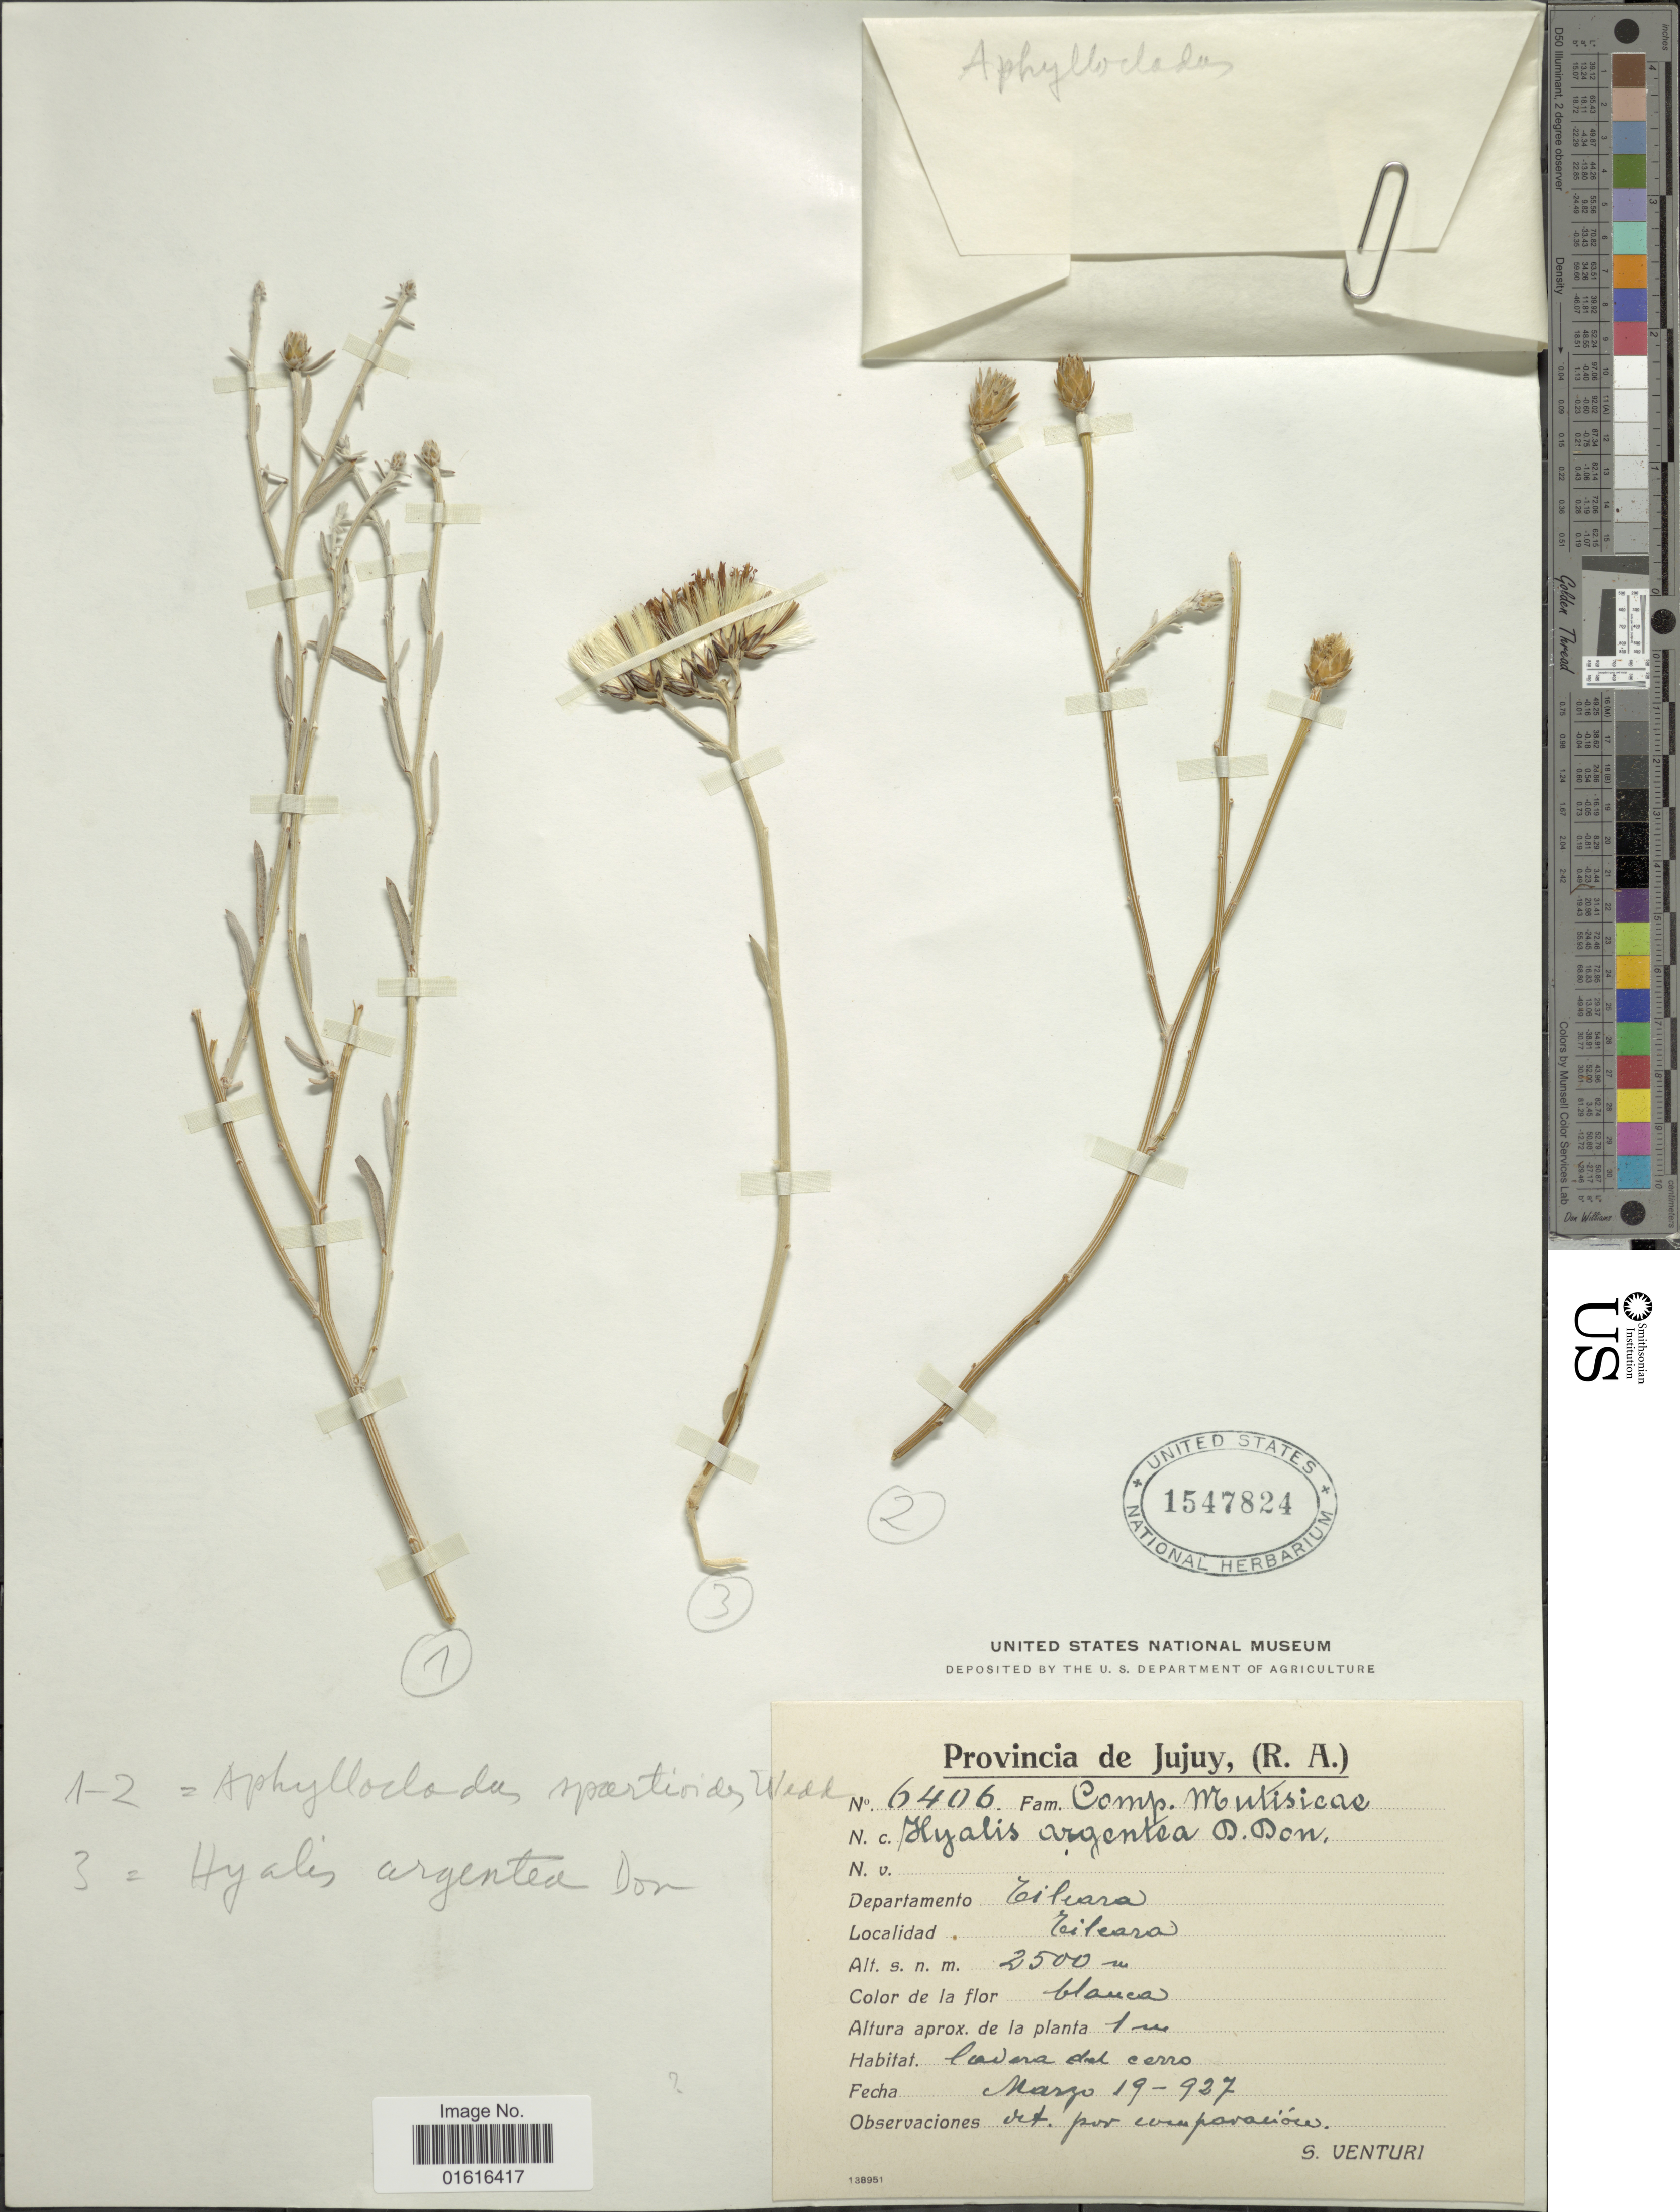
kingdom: Plantae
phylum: Tracheophyta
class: Magnoliopsida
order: Asterales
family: Asteraceae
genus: Aphyllocladus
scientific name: Aphyllocladus spartioides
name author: Wedd.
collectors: S. Venturi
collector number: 6406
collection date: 1927-03-19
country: Argentina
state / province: Jujuy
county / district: Tilcara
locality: Tilcara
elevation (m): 2500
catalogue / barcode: US 1547824